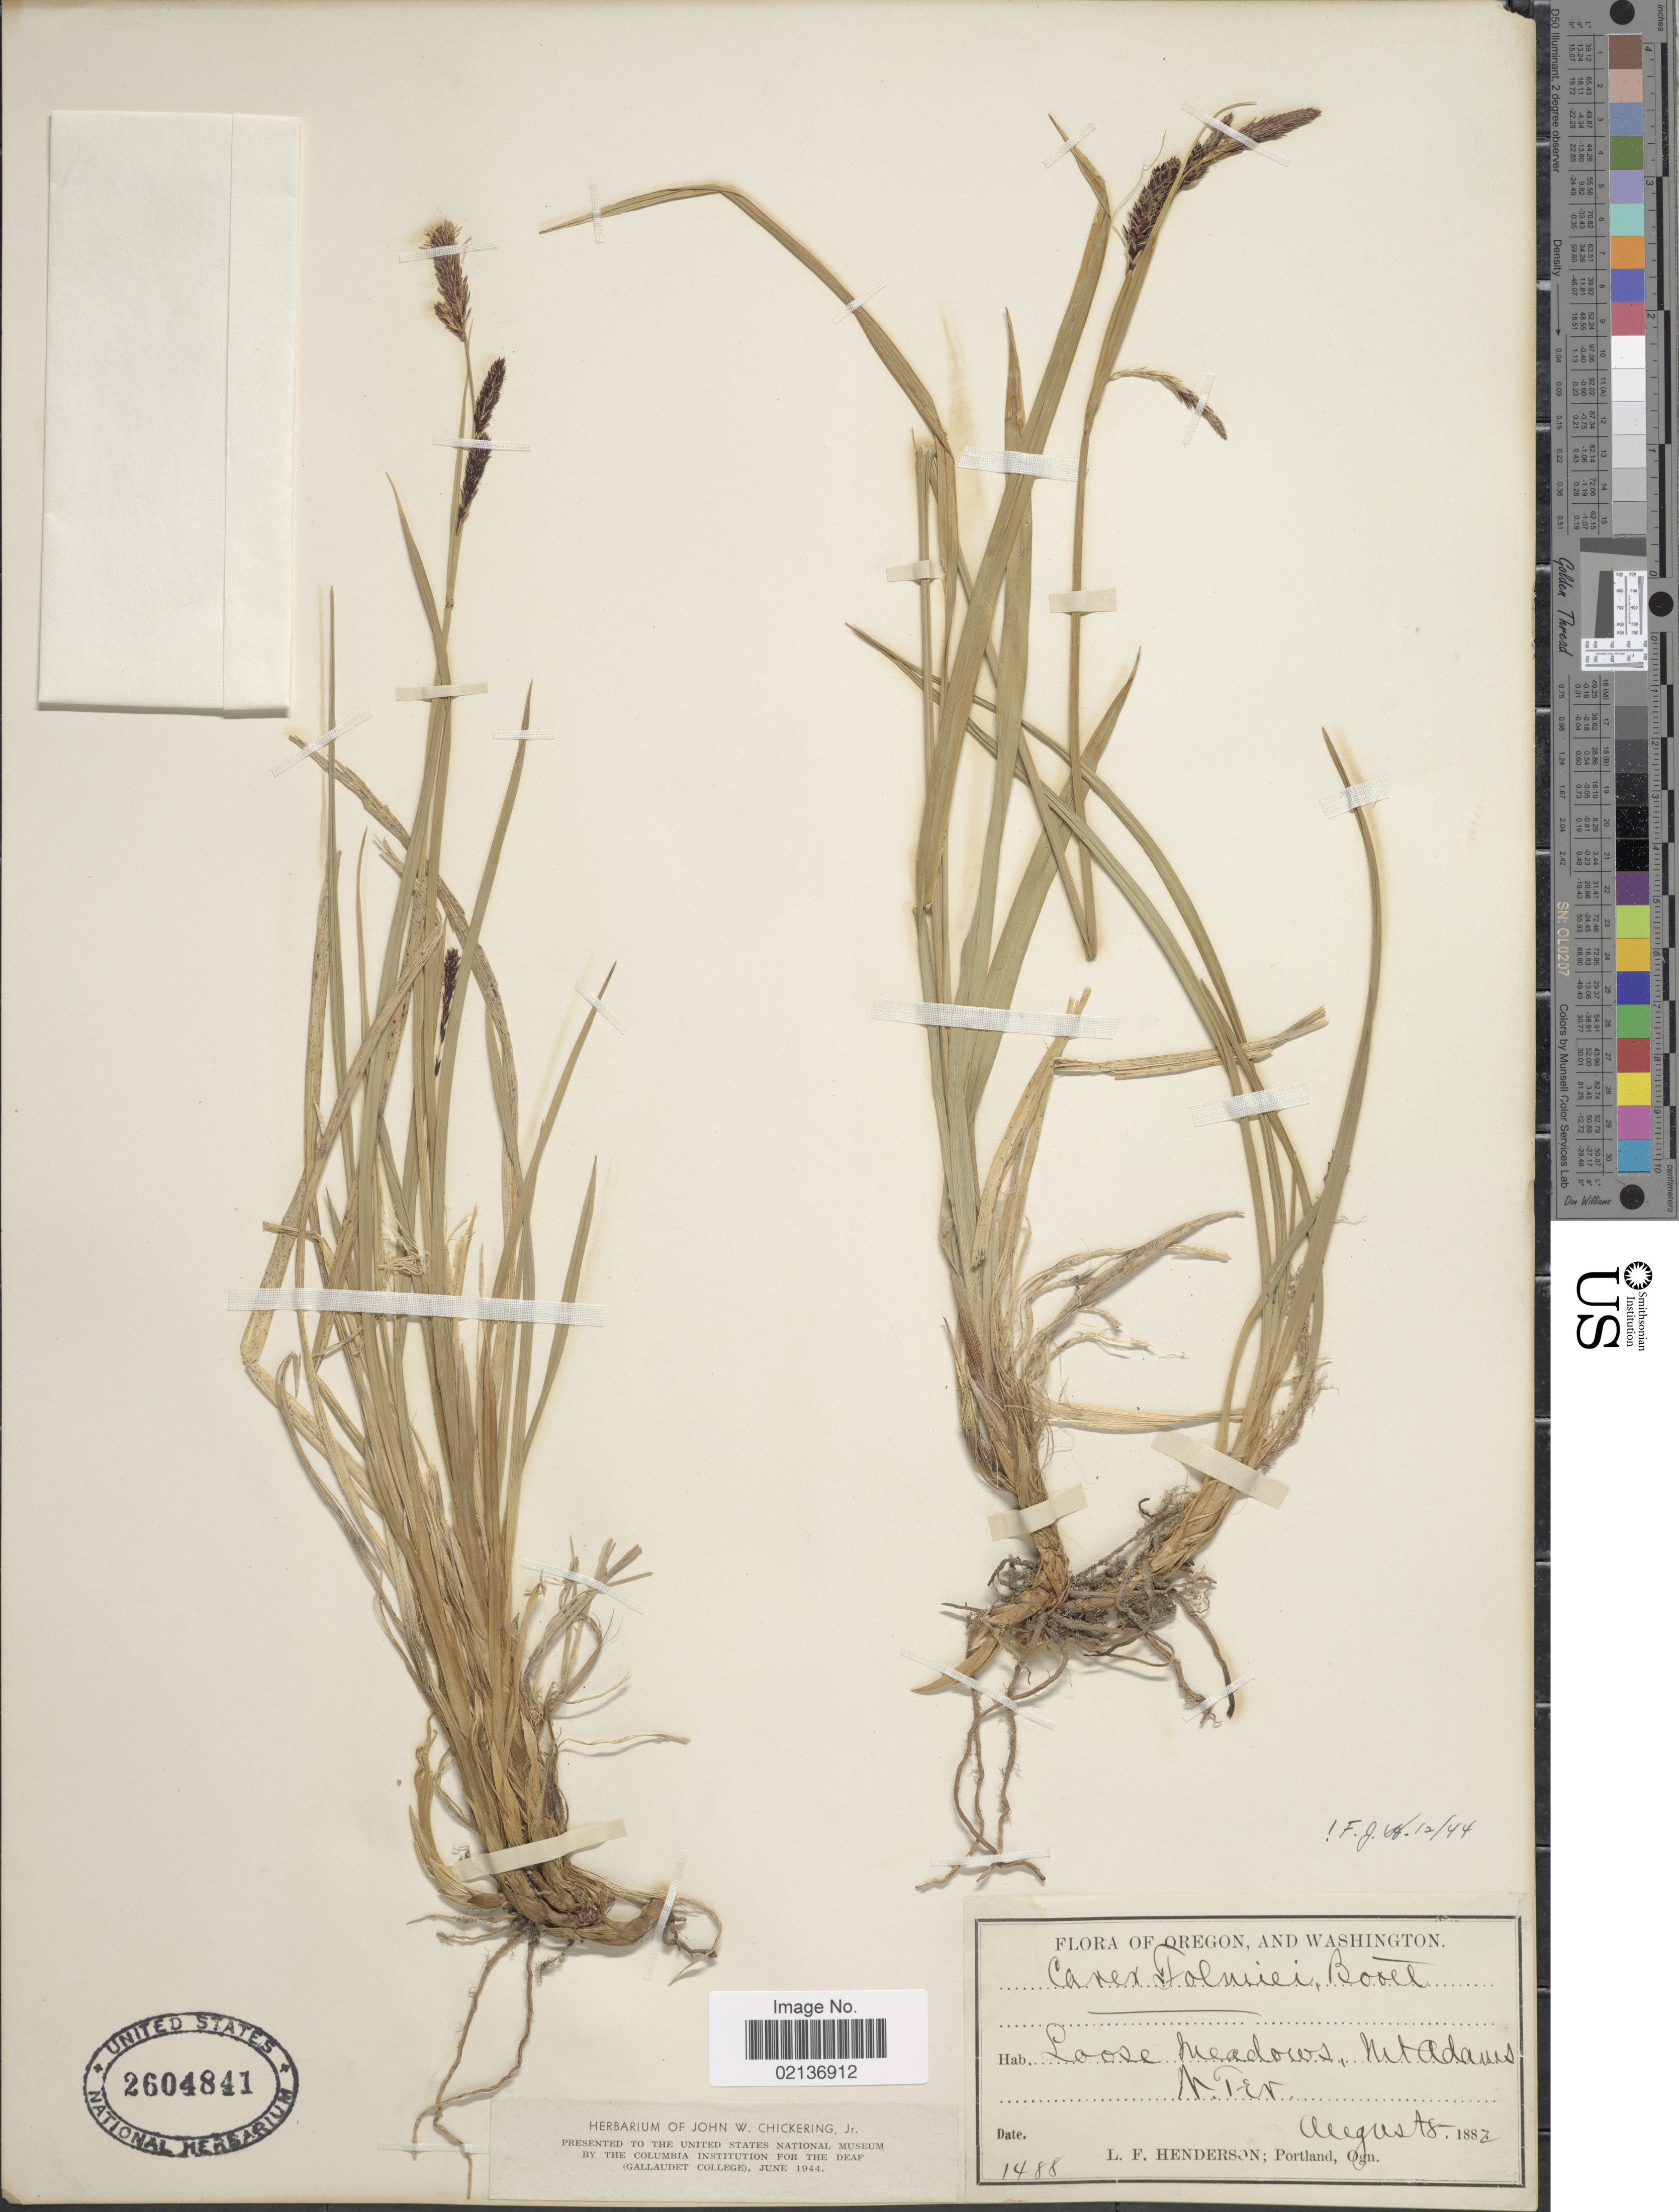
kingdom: Plantae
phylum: Tracheophyta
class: Liliopsida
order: Poales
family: Cyperaceae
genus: Carex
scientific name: Carex spectabilis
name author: Dewey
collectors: L. Henderson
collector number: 1488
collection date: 1882-08-08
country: United States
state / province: Tennessee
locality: Loose meadows, Mt Adams,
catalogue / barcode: US 2604841